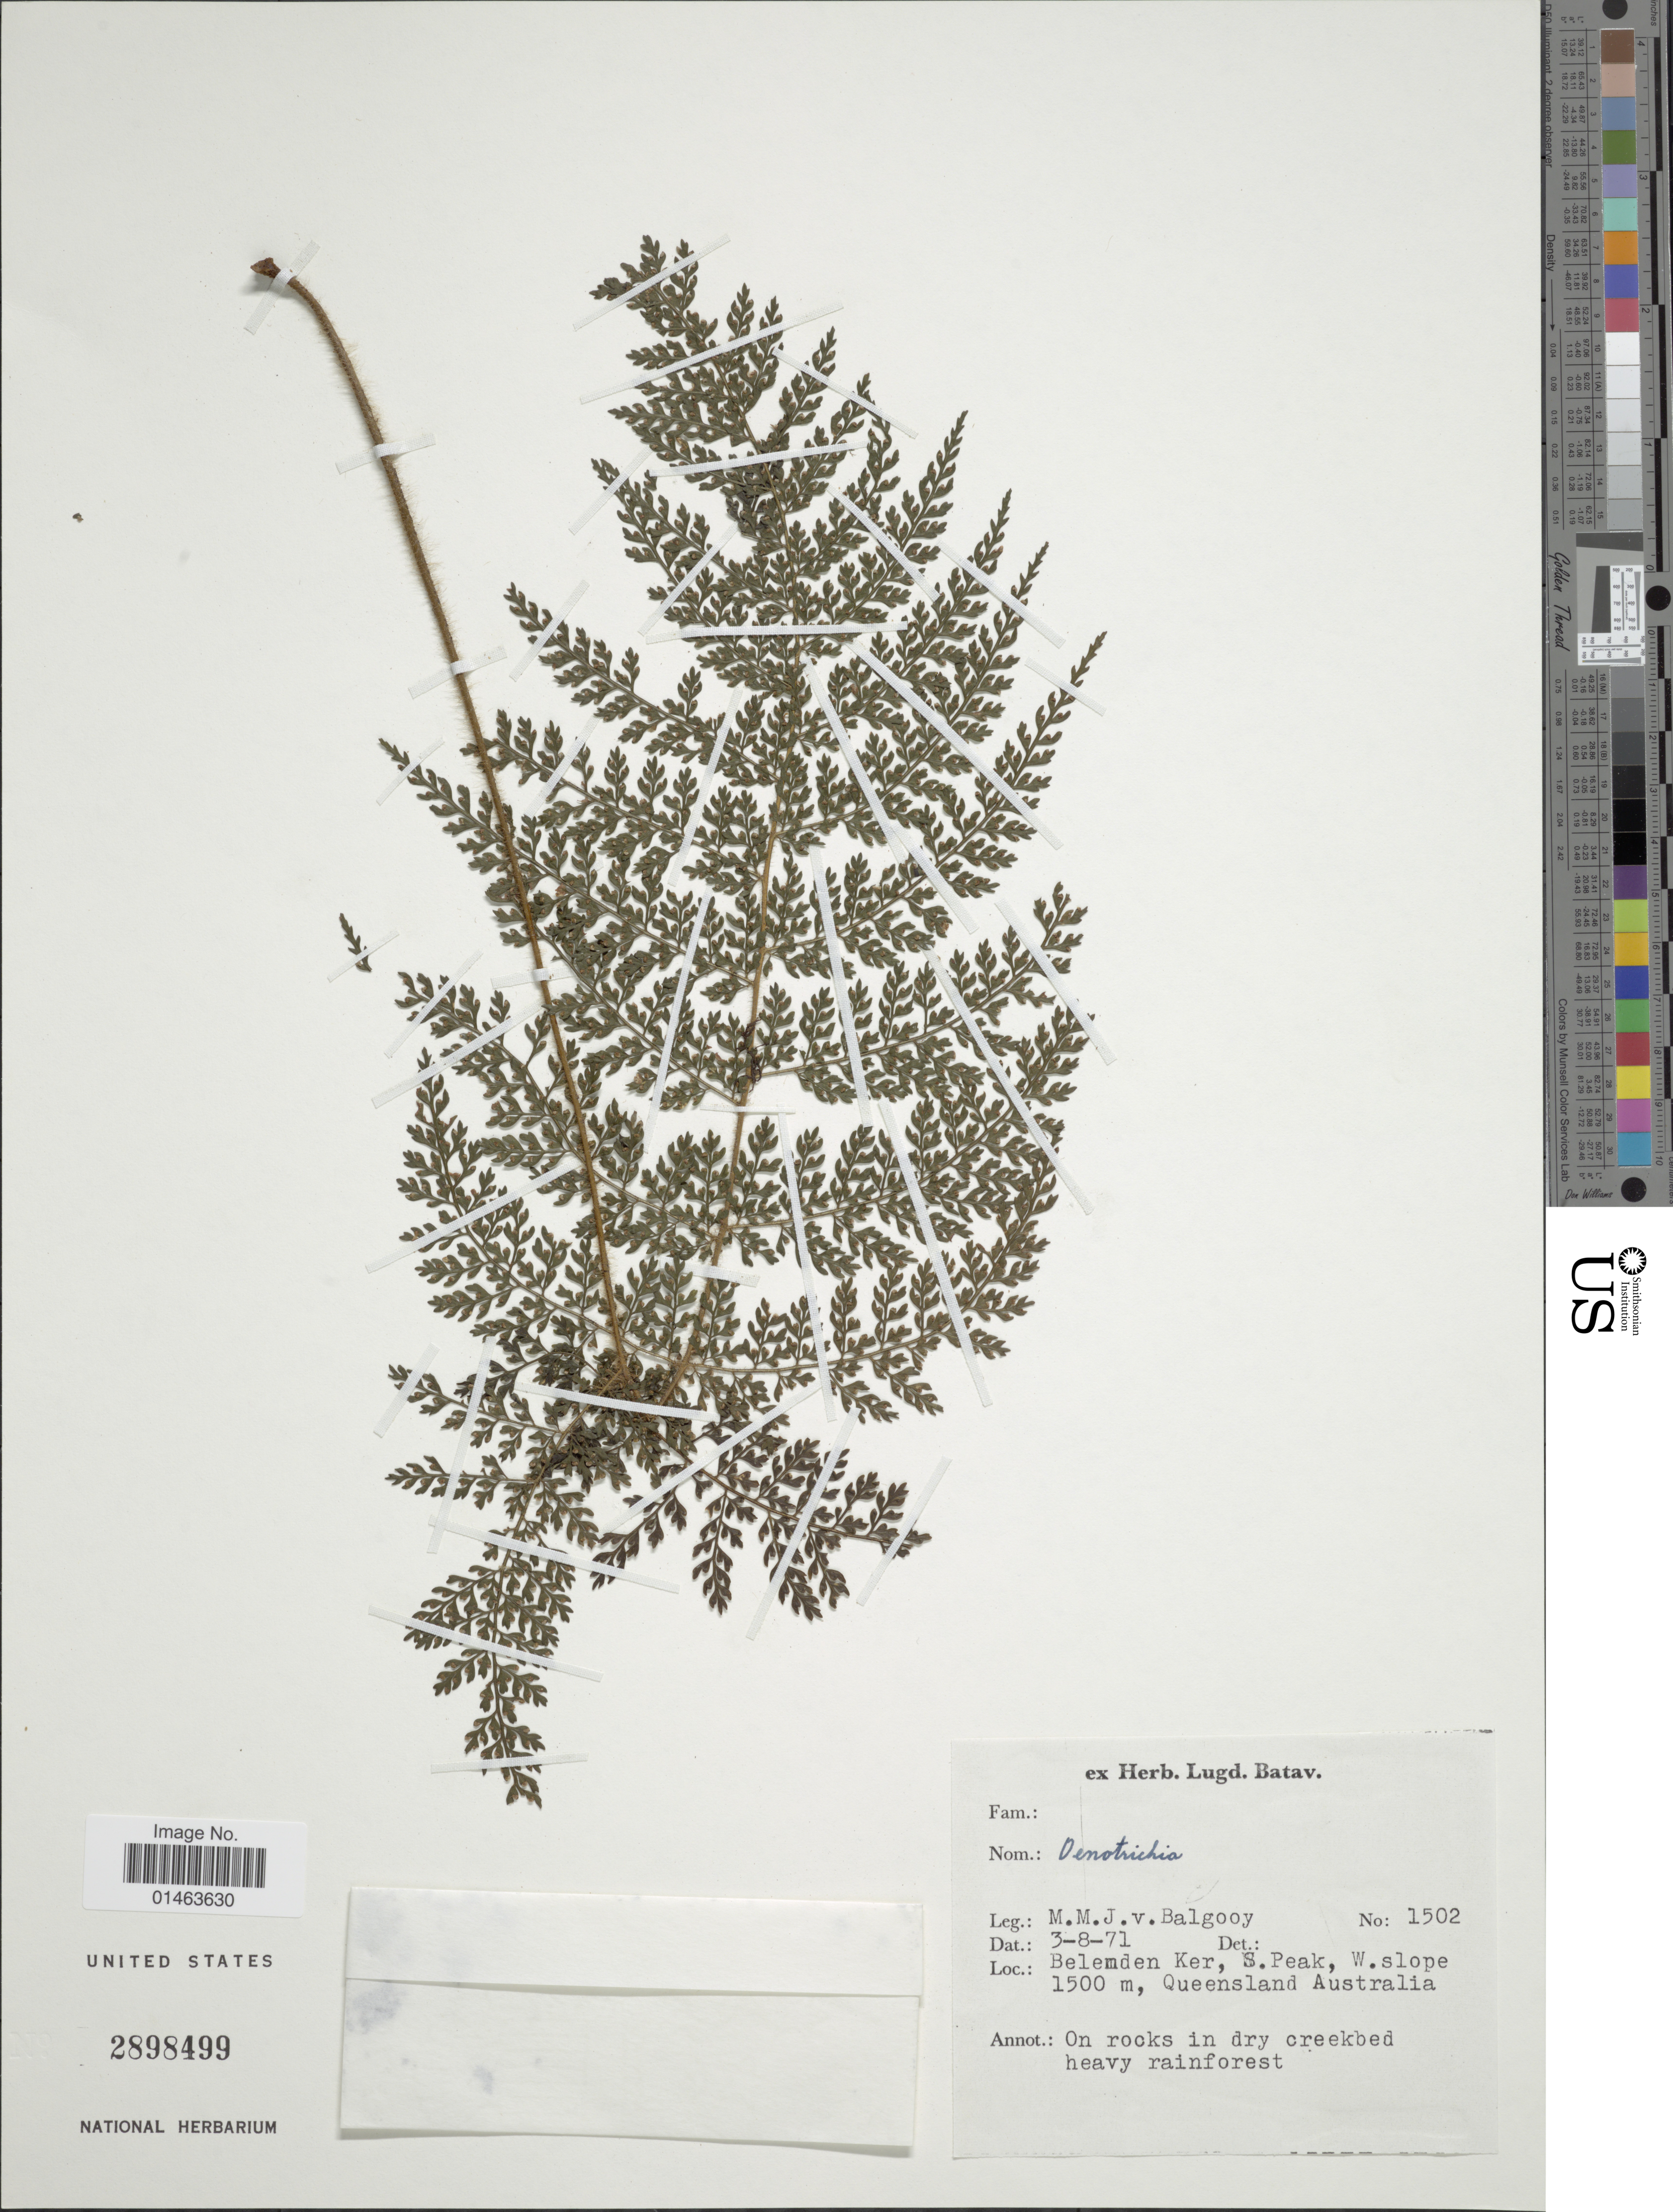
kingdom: Plantae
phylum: Tracheophyta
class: Polypodiopsida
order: Polypodiales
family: Dennstaedtiaceae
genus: Oenotrichia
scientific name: Oenotrichia sp.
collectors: M. M. van Balgooy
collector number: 1502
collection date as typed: Transcribed d/m/y: 3/8/71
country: Australia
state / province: Queensland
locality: Belemden Ker, S. Peak, W. Slope.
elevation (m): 1500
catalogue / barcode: US 2898499